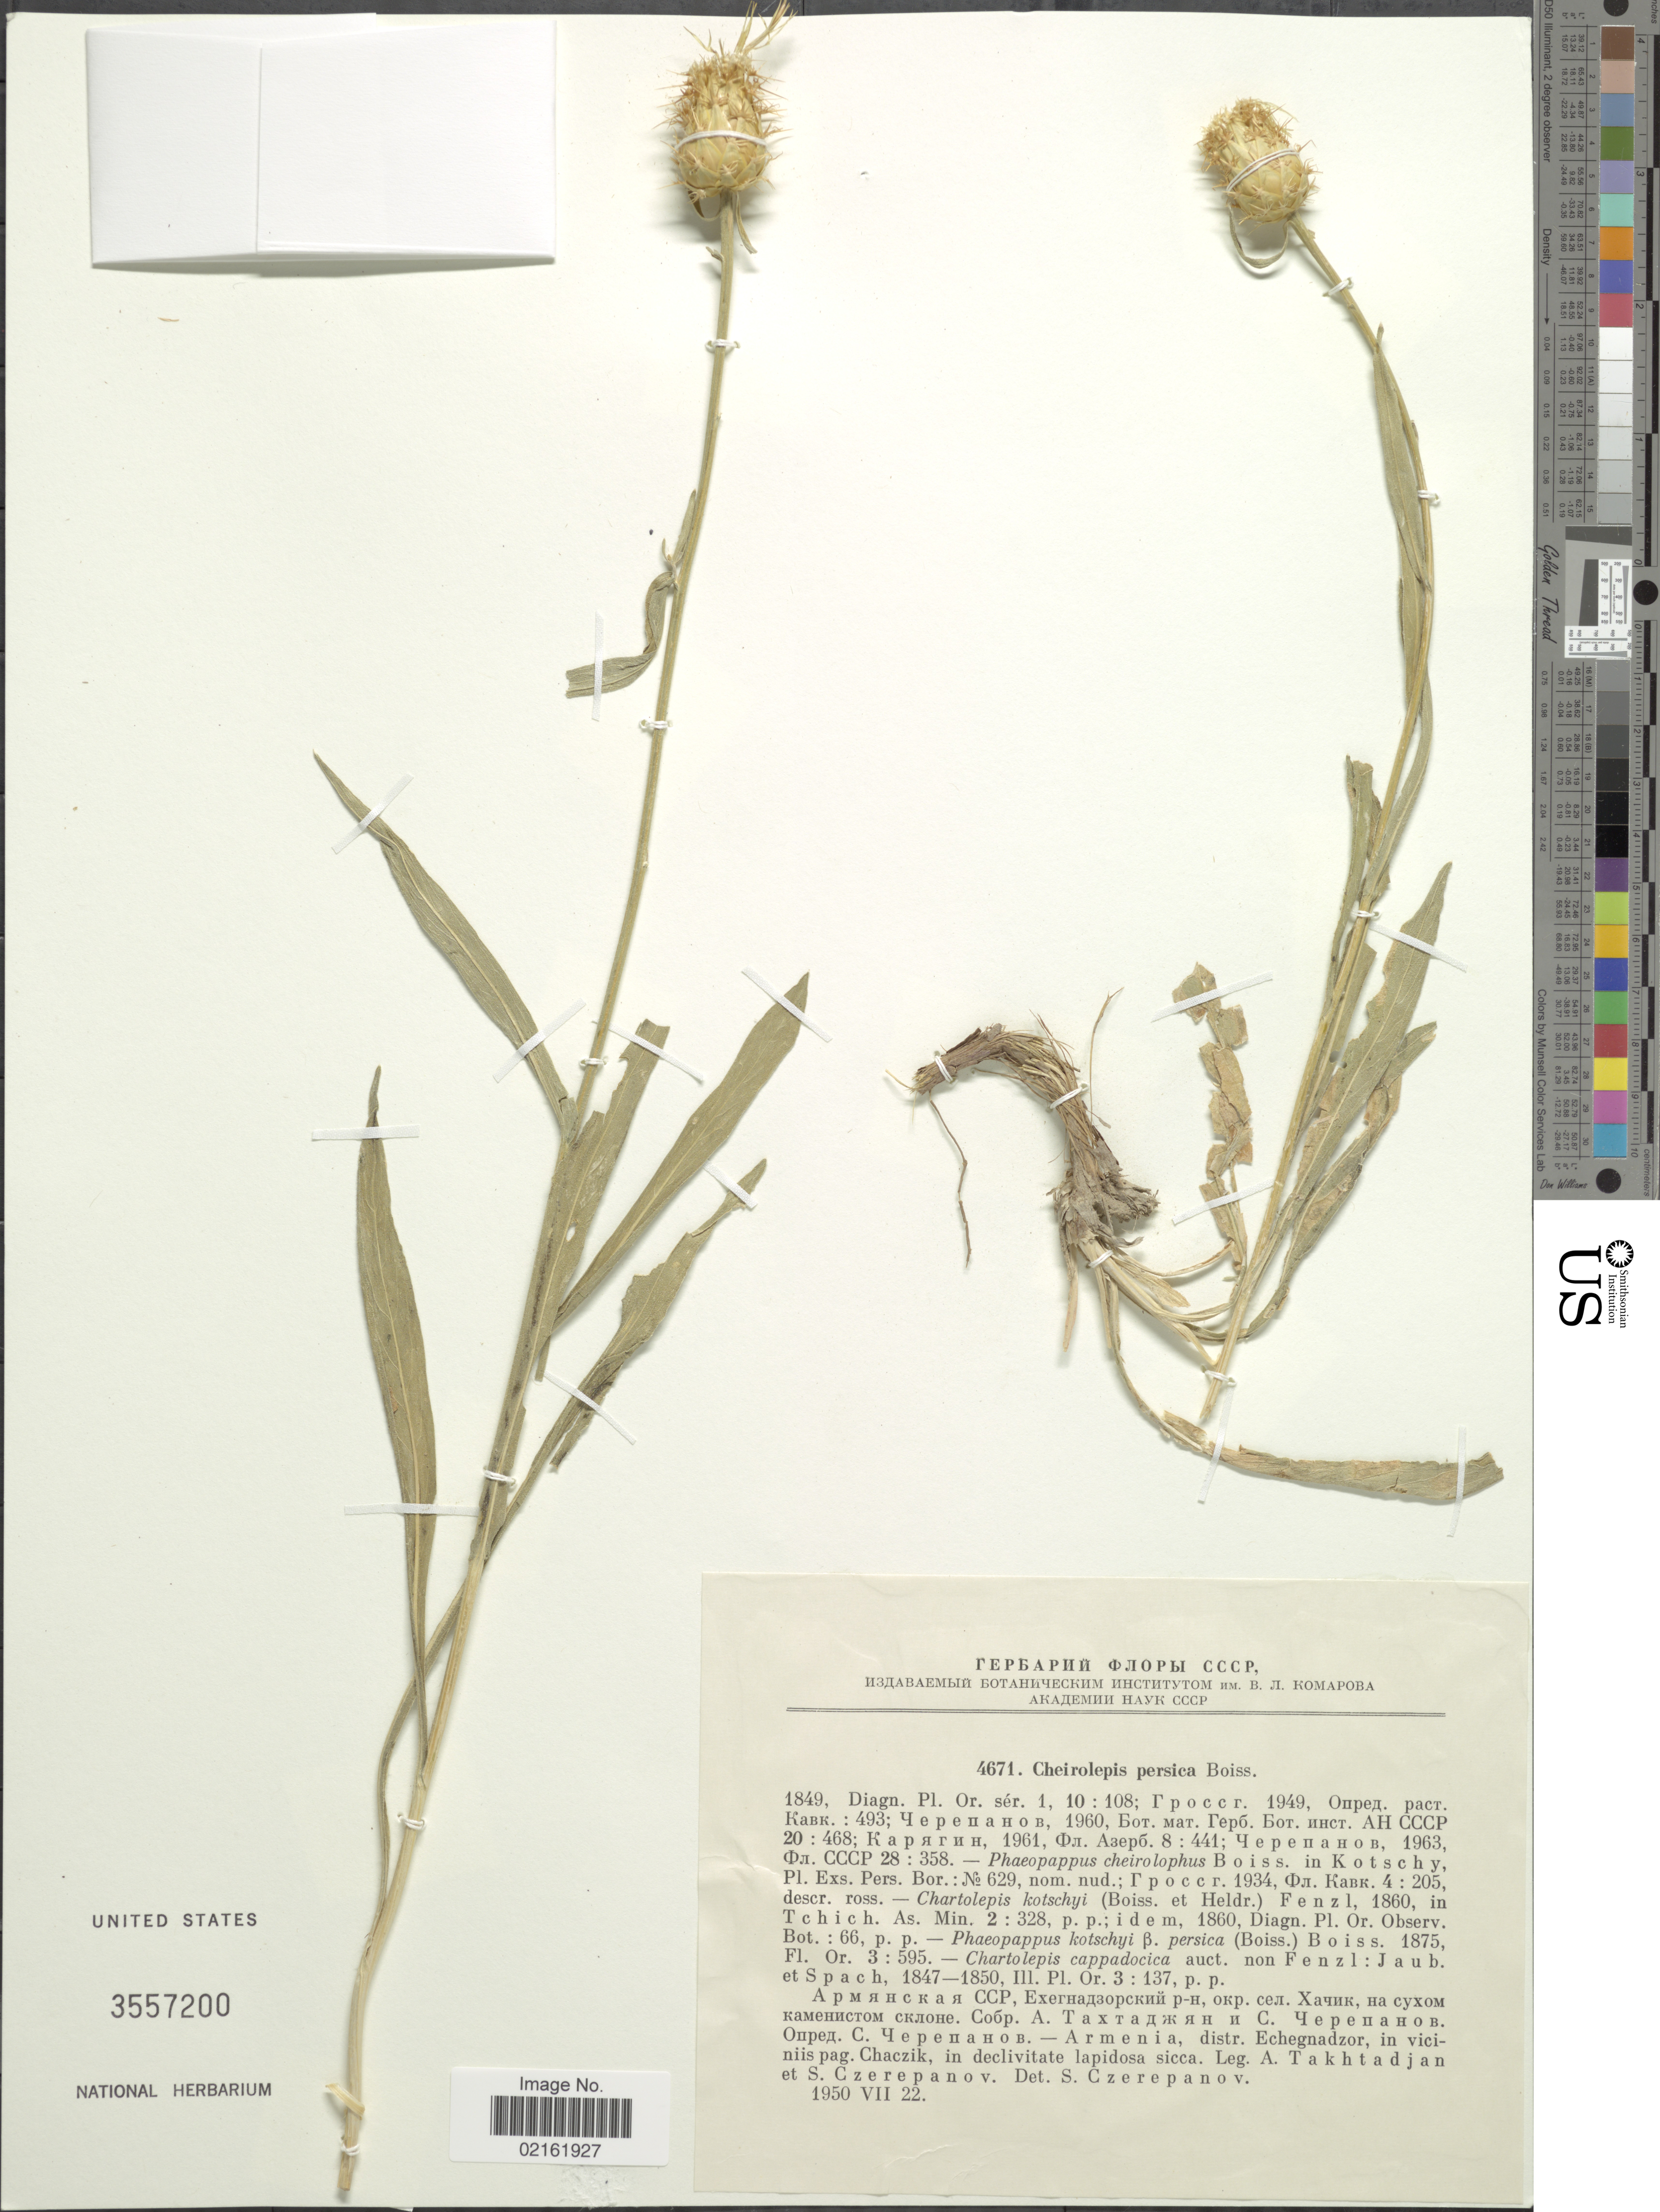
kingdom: Plantae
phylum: Tracheophyta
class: Magnoliopsida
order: Asterales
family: Asteraceae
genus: Centaurea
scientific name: Centaurea kotschyi subsp. persica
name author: (Boiss.) Greuter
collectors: A. L. Takhtajan & S. Czerepanov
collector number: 1849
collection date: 1950-07-22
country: Armenia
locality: Distr. Echegnadzor, in vicniis pag. Chaczik, in declivitate lapidosa sicca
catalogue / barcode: US 3557200